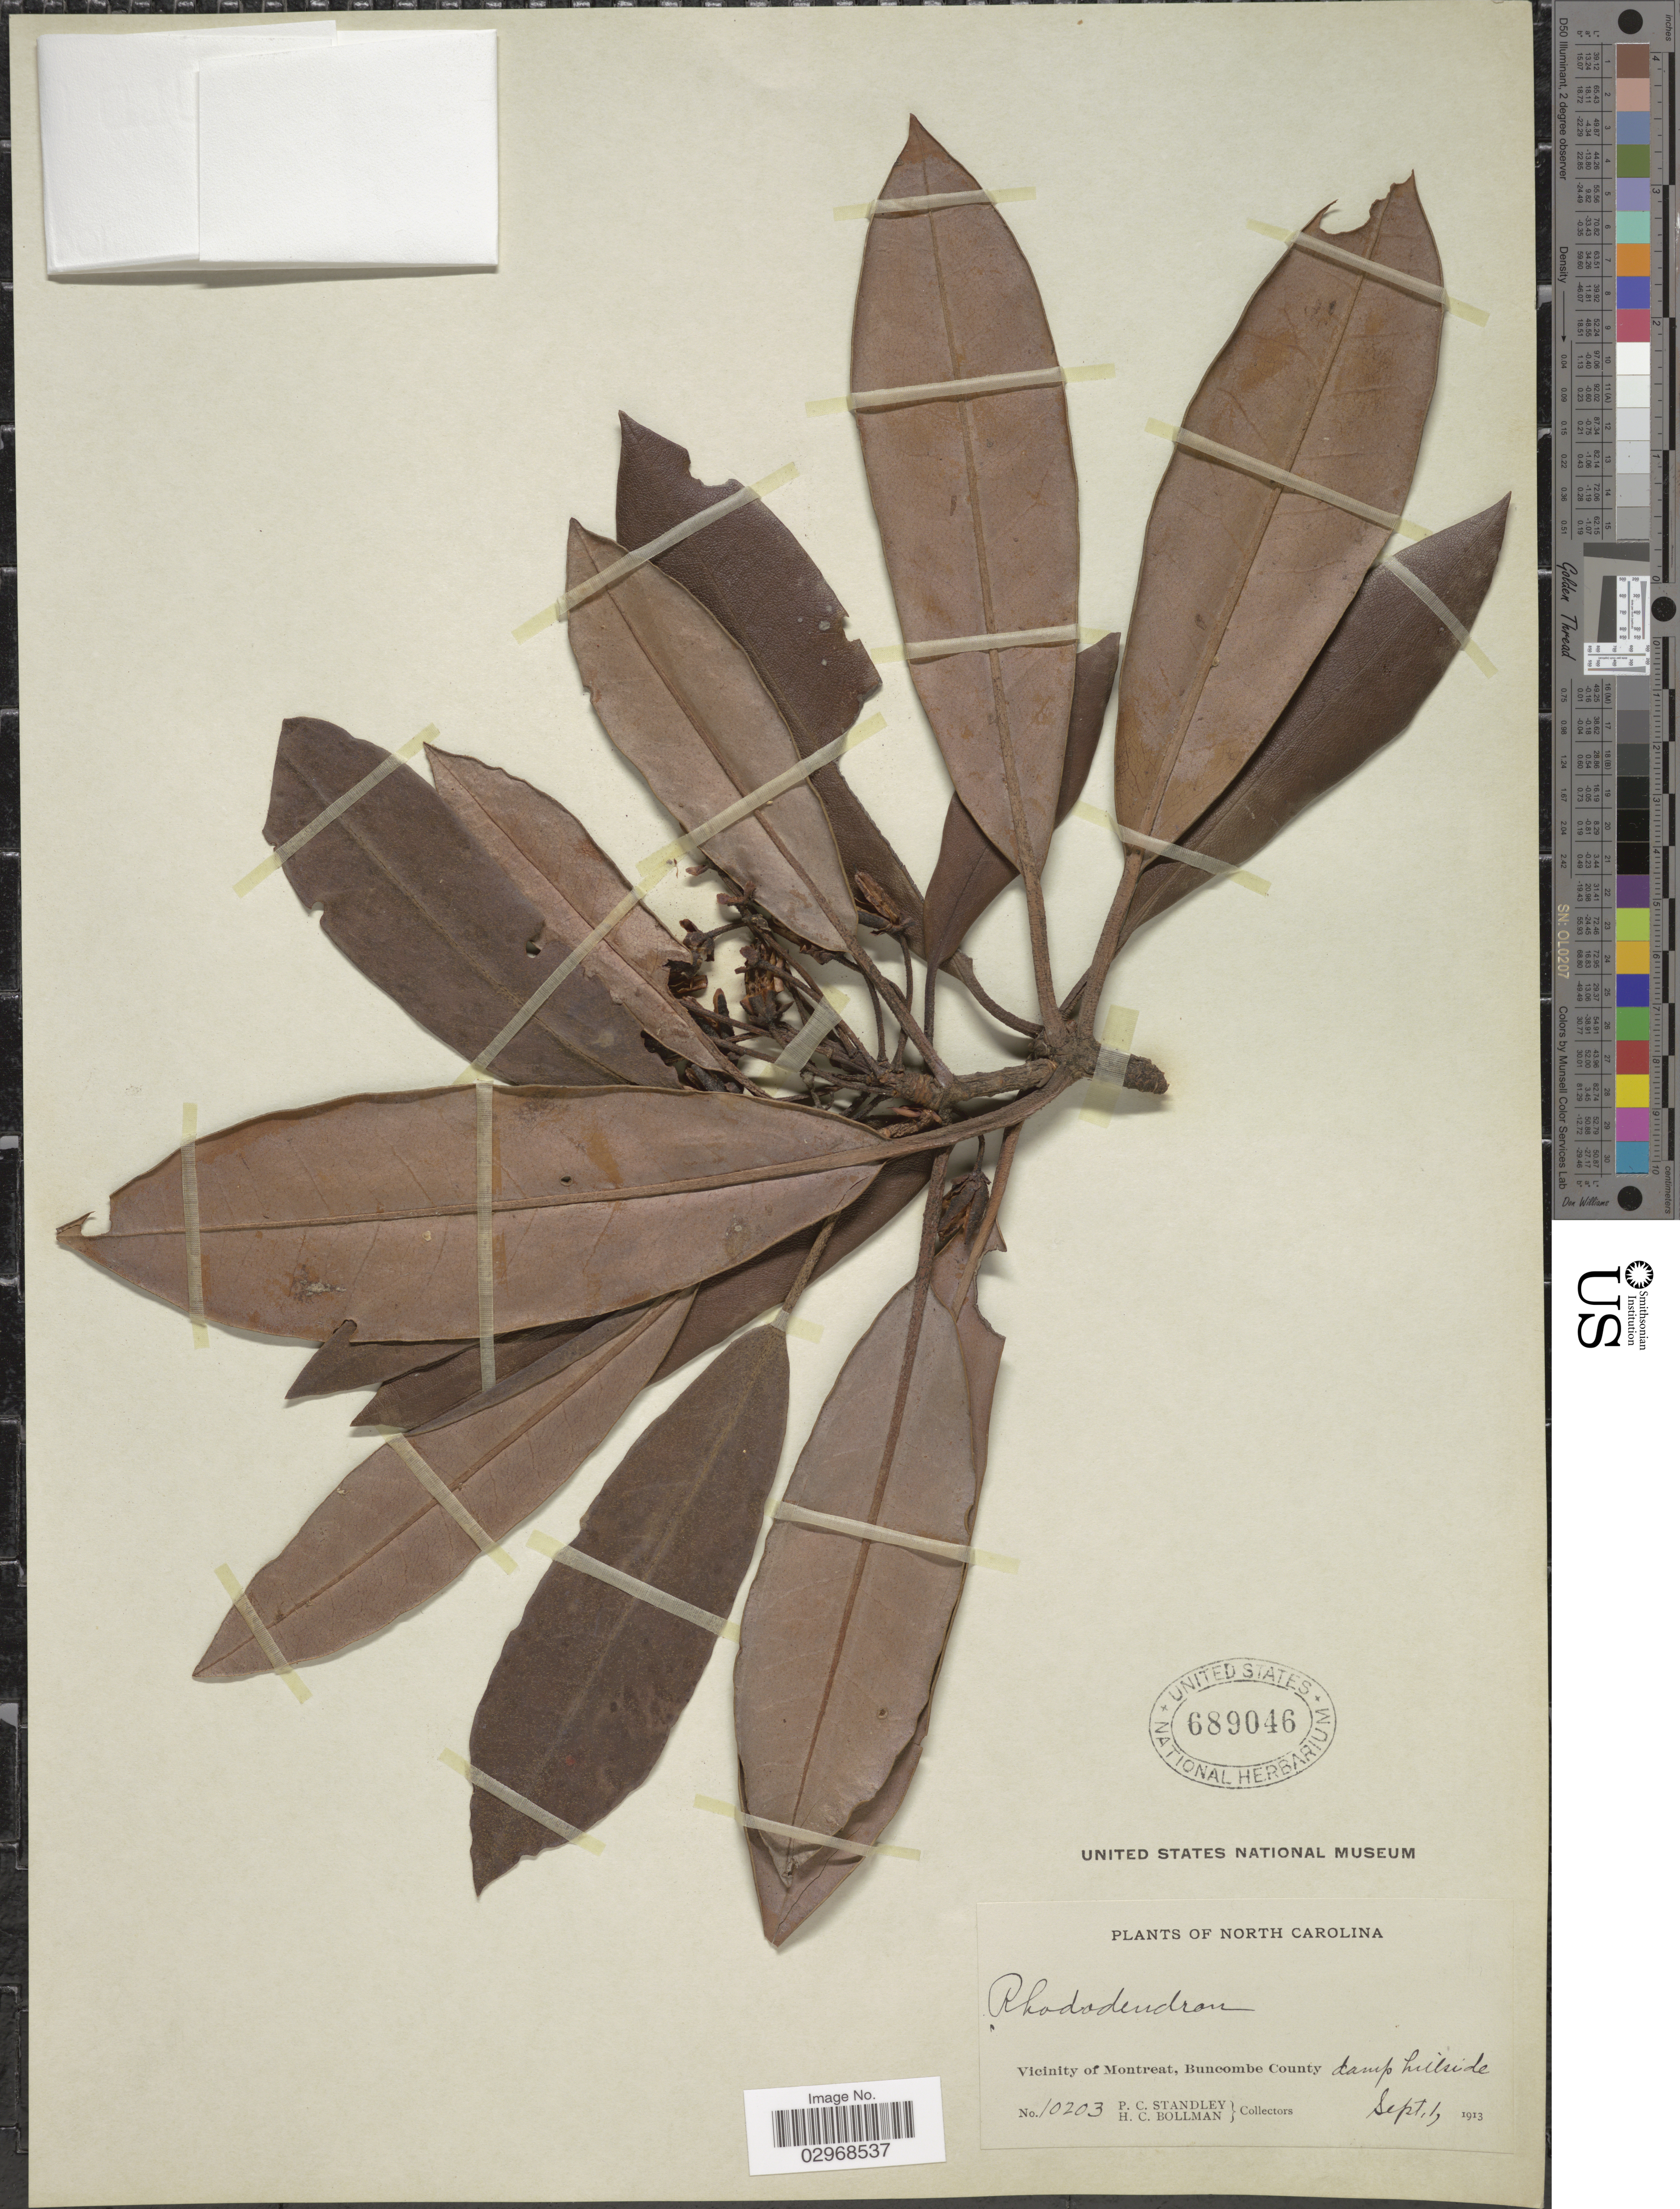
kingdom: Plantae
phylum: Tracheophyta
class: Magnoliopsida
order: Ericales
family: Ericaceae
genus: Rhododendron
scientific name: Rhododendron maximum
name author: L.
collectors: P. C. Standley & H. C. Bollman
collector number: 10203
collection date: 1913-09-01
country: United States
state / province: North Carolina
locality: Vicinity of Montreat, Buncombe County, damp hillside.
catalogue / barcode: US 689046